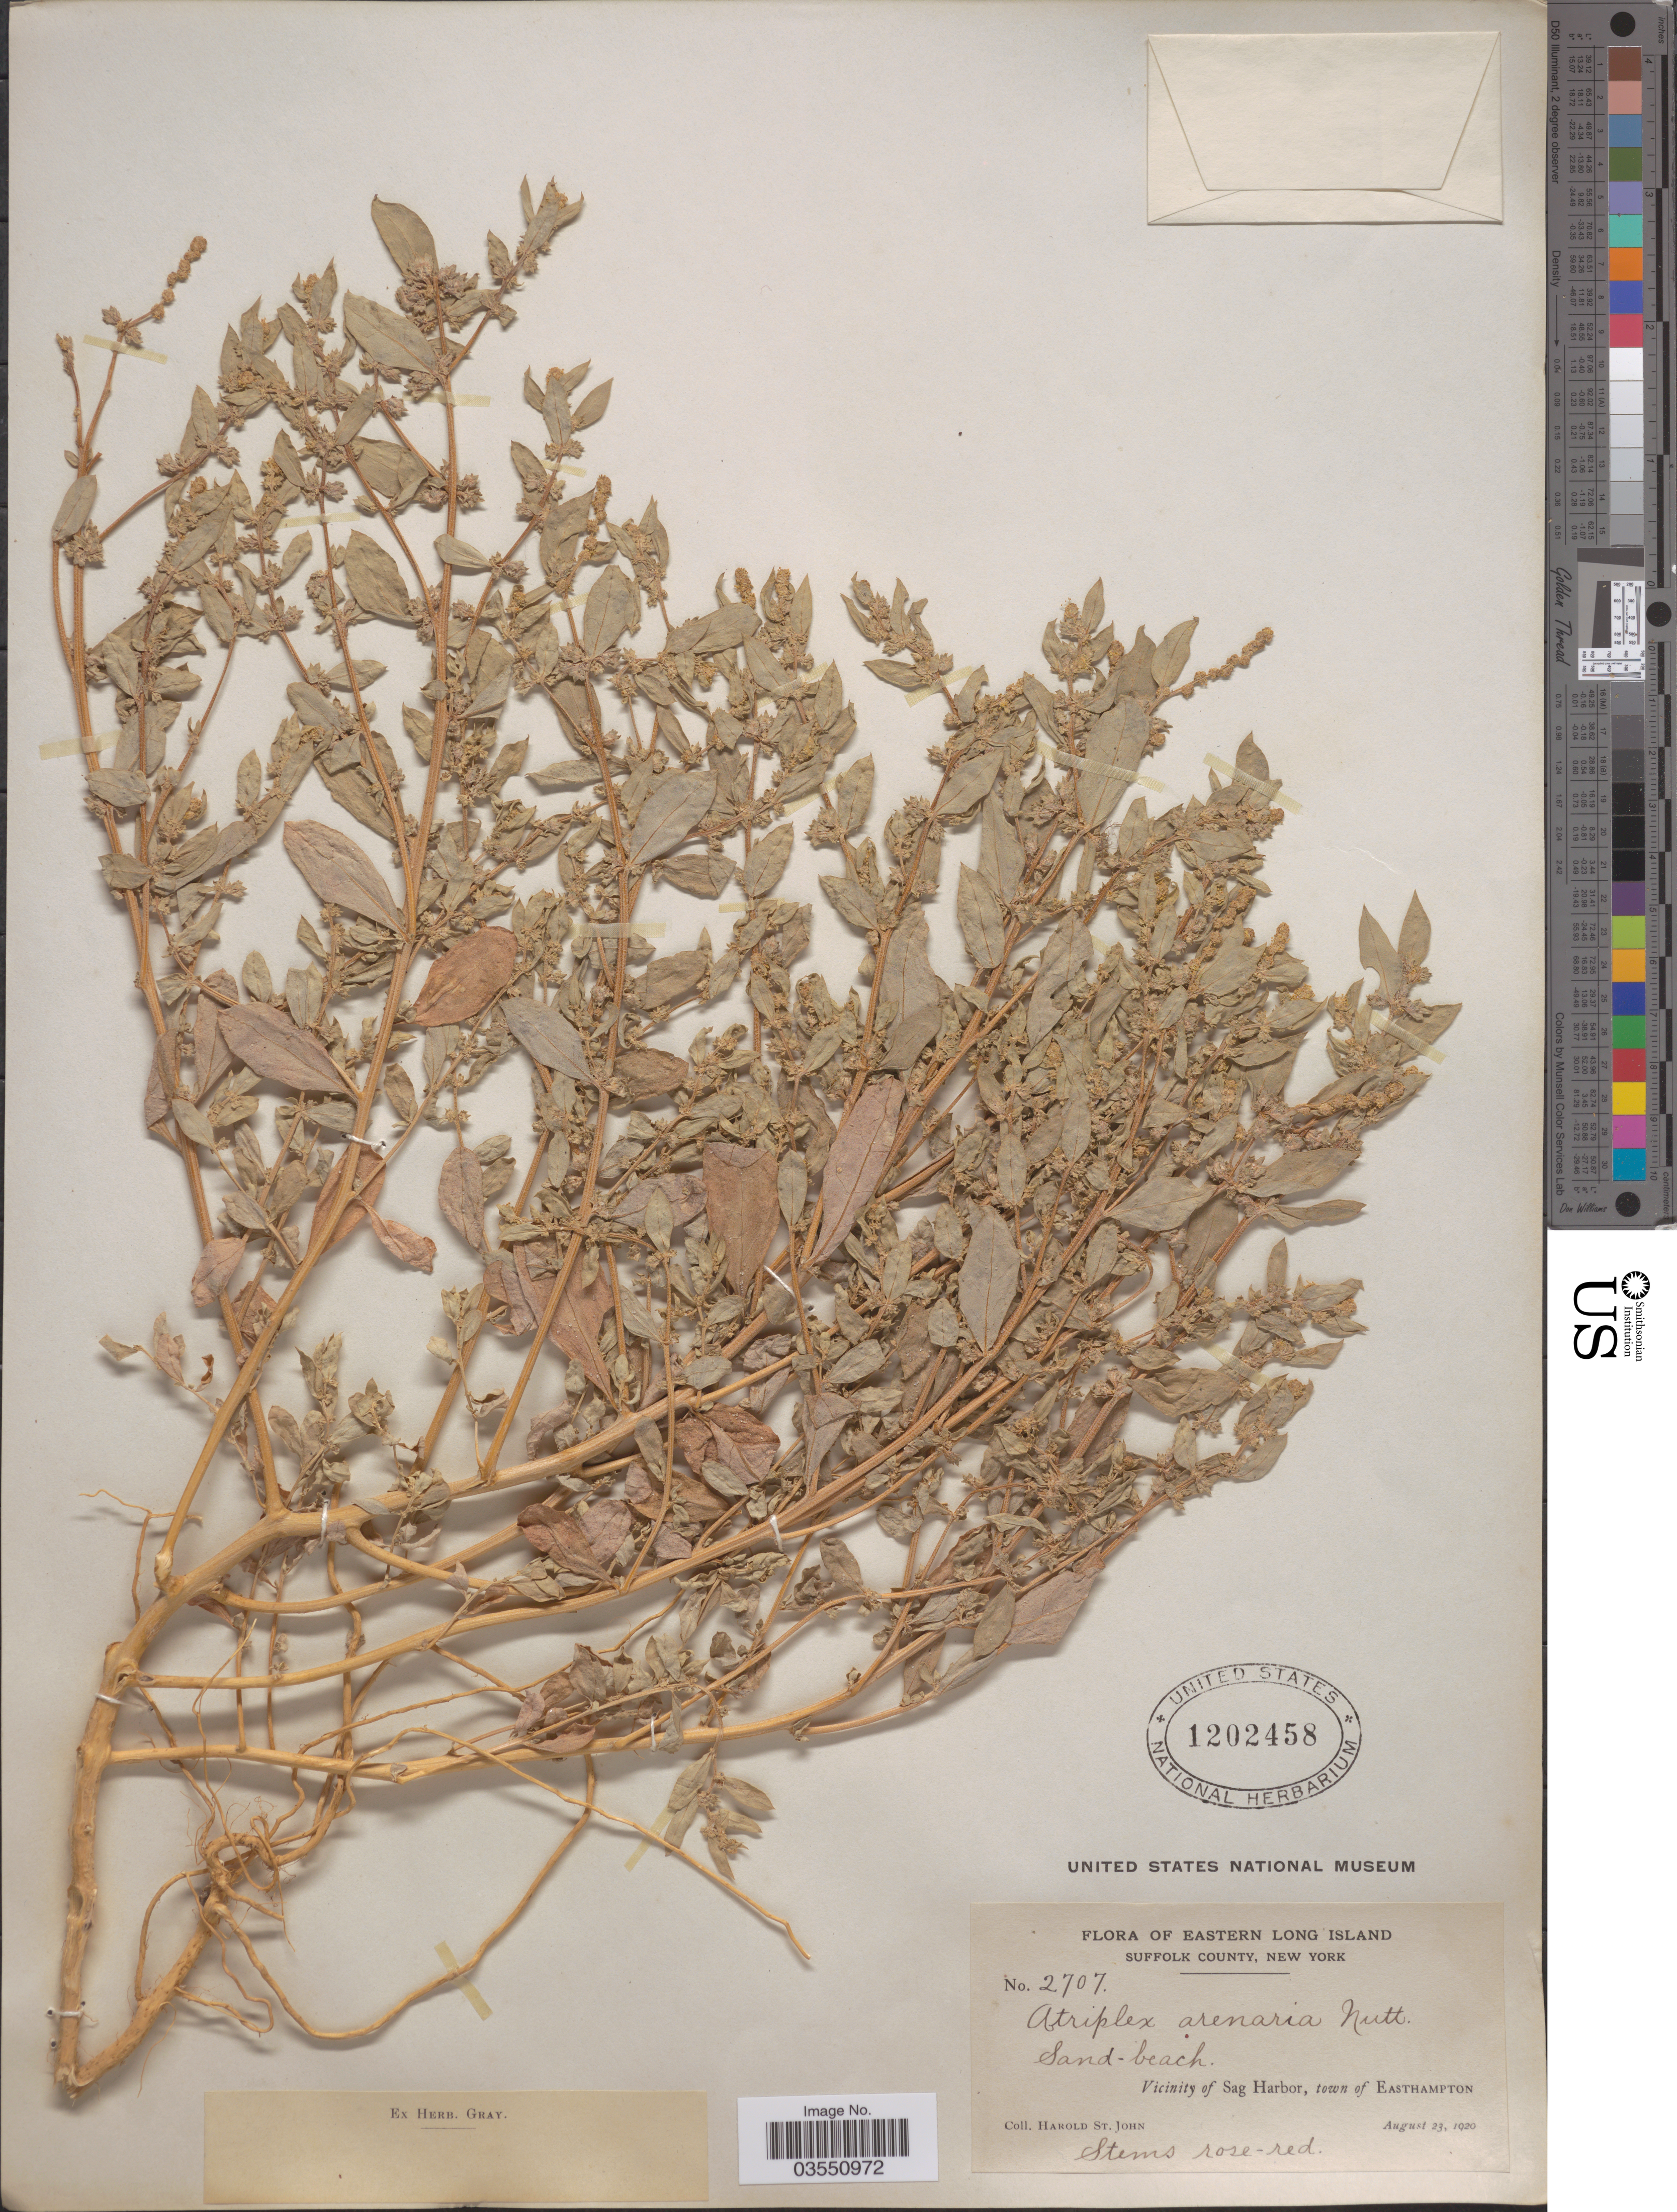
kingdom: Plantae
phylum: Tracheophyta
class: Magnoliopsida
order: Caryophyllales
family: Amaranthaceae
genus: Atriplex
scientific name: Atriplex arenaria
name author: Nutt.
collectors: H. St. John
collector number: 2707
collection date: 1920-08-23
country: United States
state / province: New York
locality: Eastern Long Island. Suffolk County. Vicinity of Sag Harbor, town of Easthampton.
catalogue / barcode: US 1202458